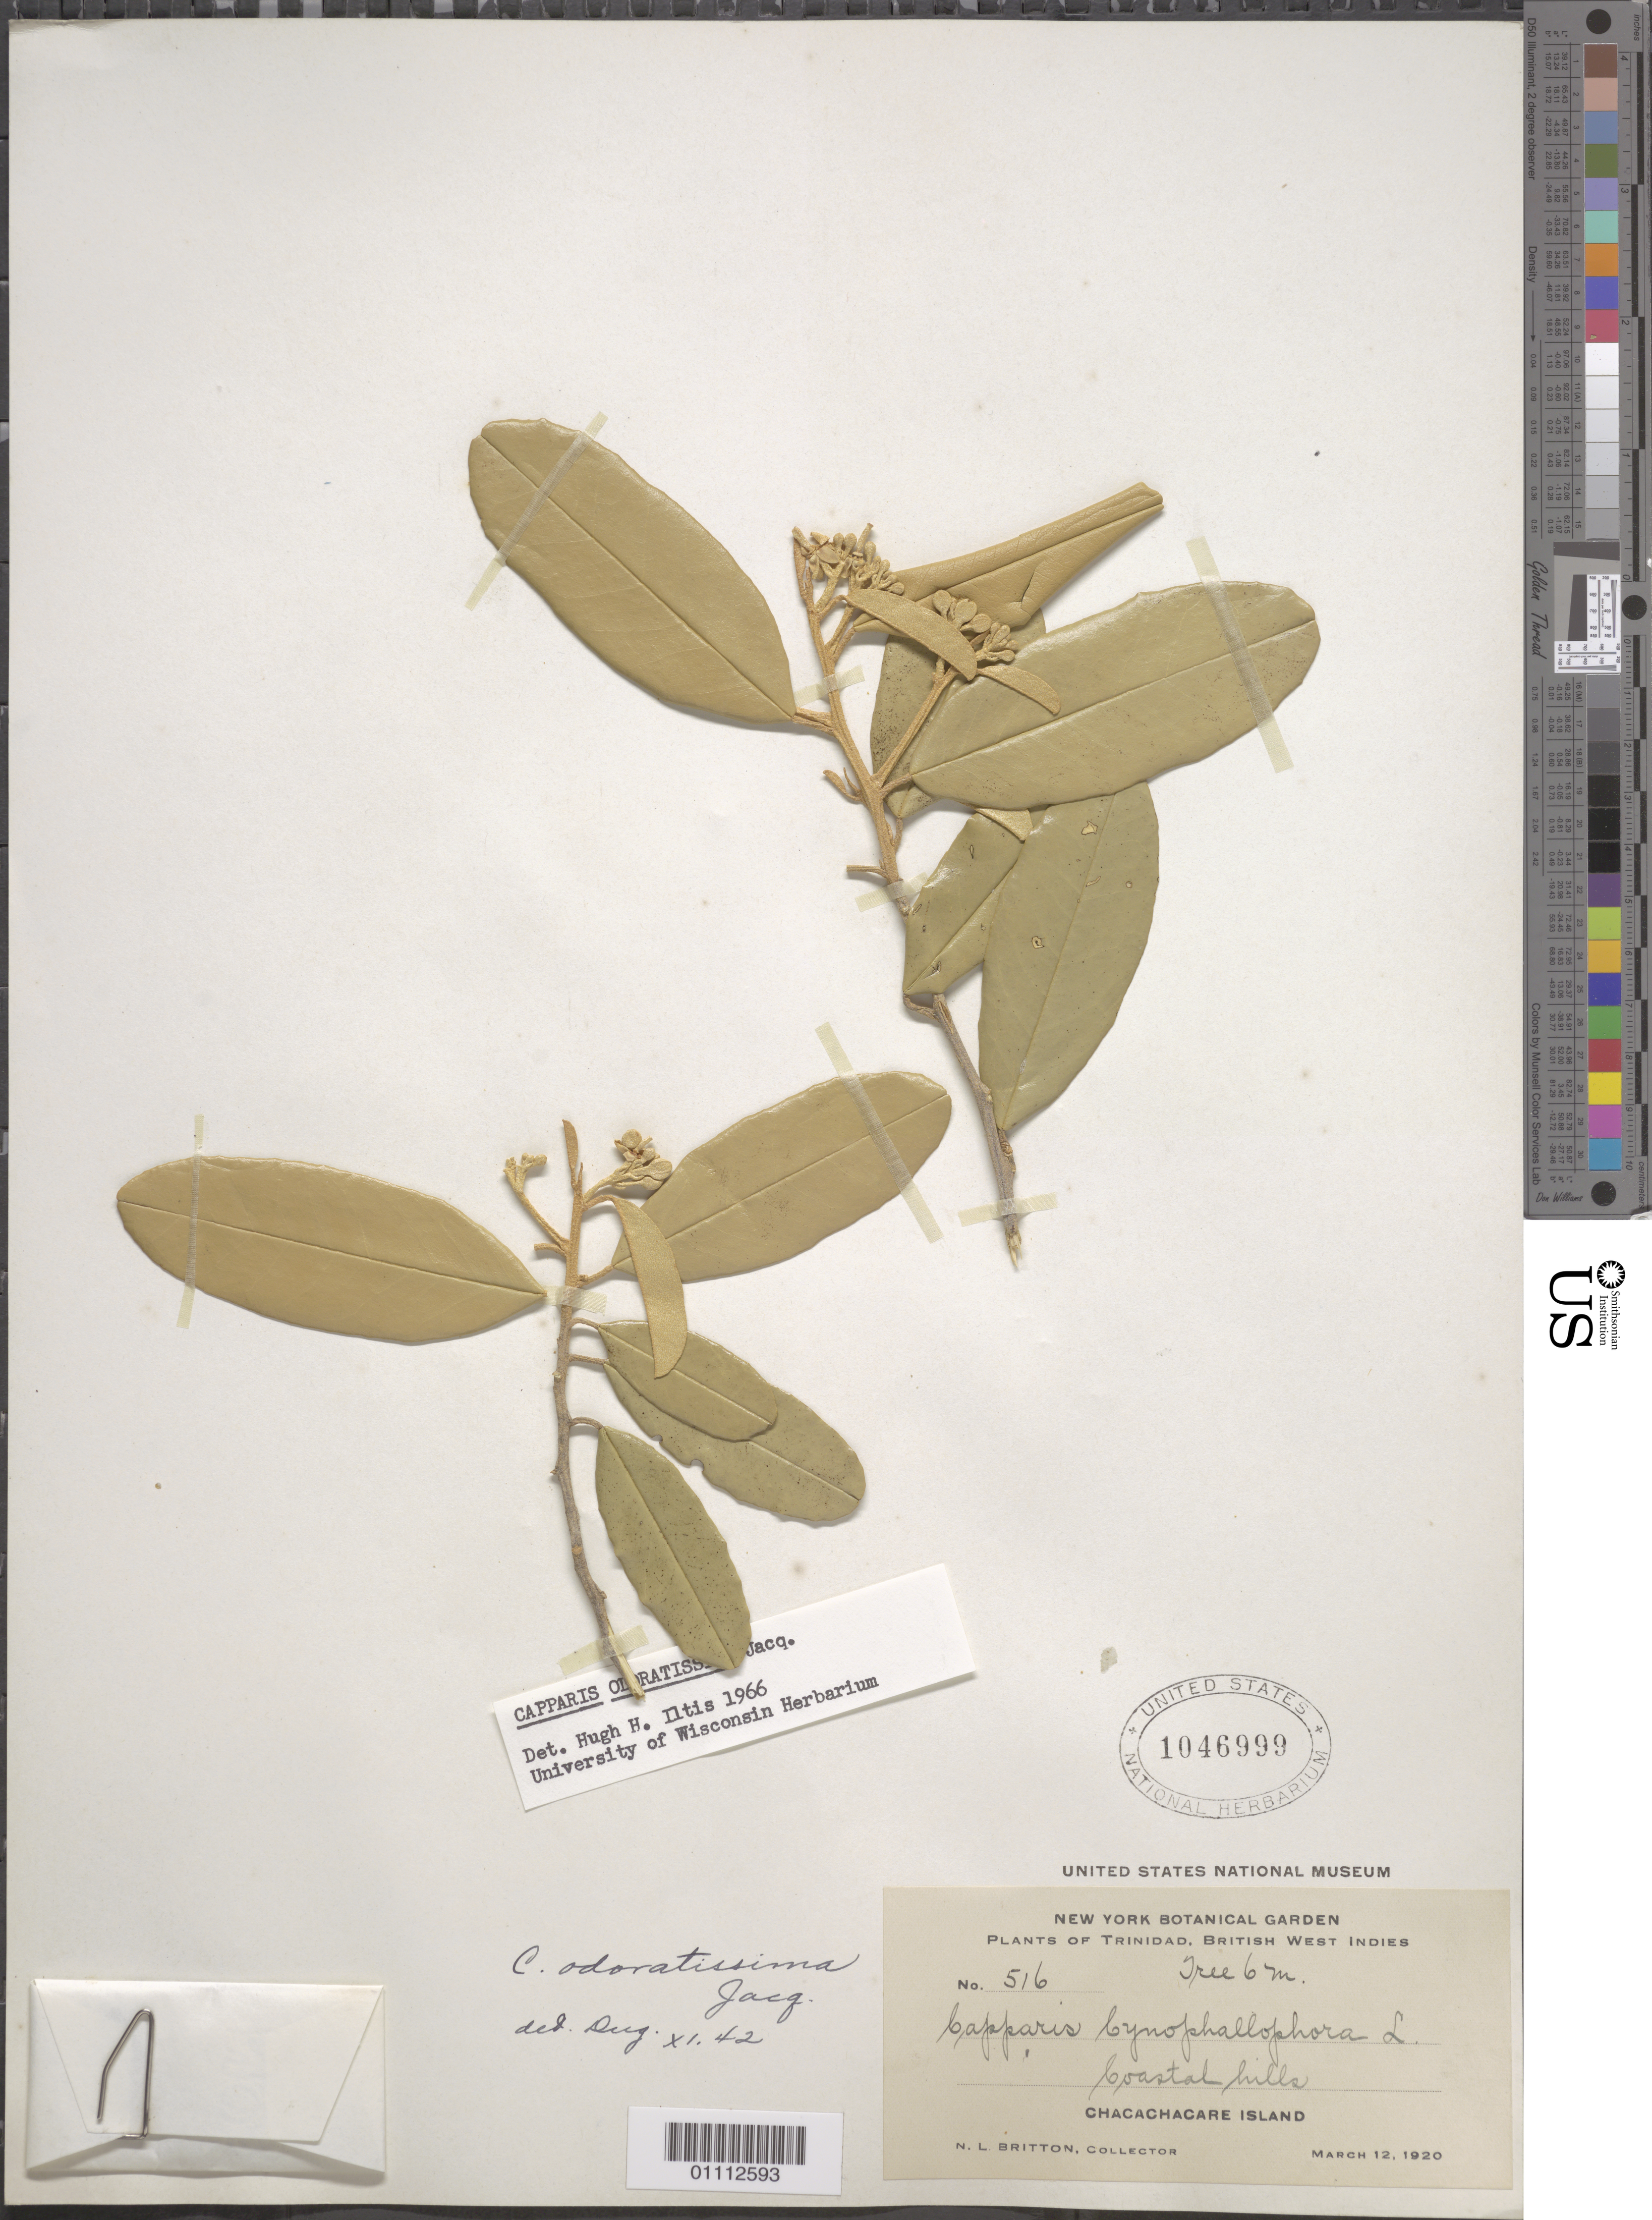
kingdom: Plantae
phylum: Tracheophyta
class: Magnoliopsida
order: Brassicales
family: Capparaceae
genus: Quadrella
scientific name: Quadrella odoratissima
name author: (Jacq.) Hutch.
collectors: N. Britton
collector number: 516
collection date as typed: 12 Mar 1920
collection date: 1920-03-12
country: Trinidad and Tobago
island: Trinidad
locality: Coastal hills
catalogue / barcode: US 1046999